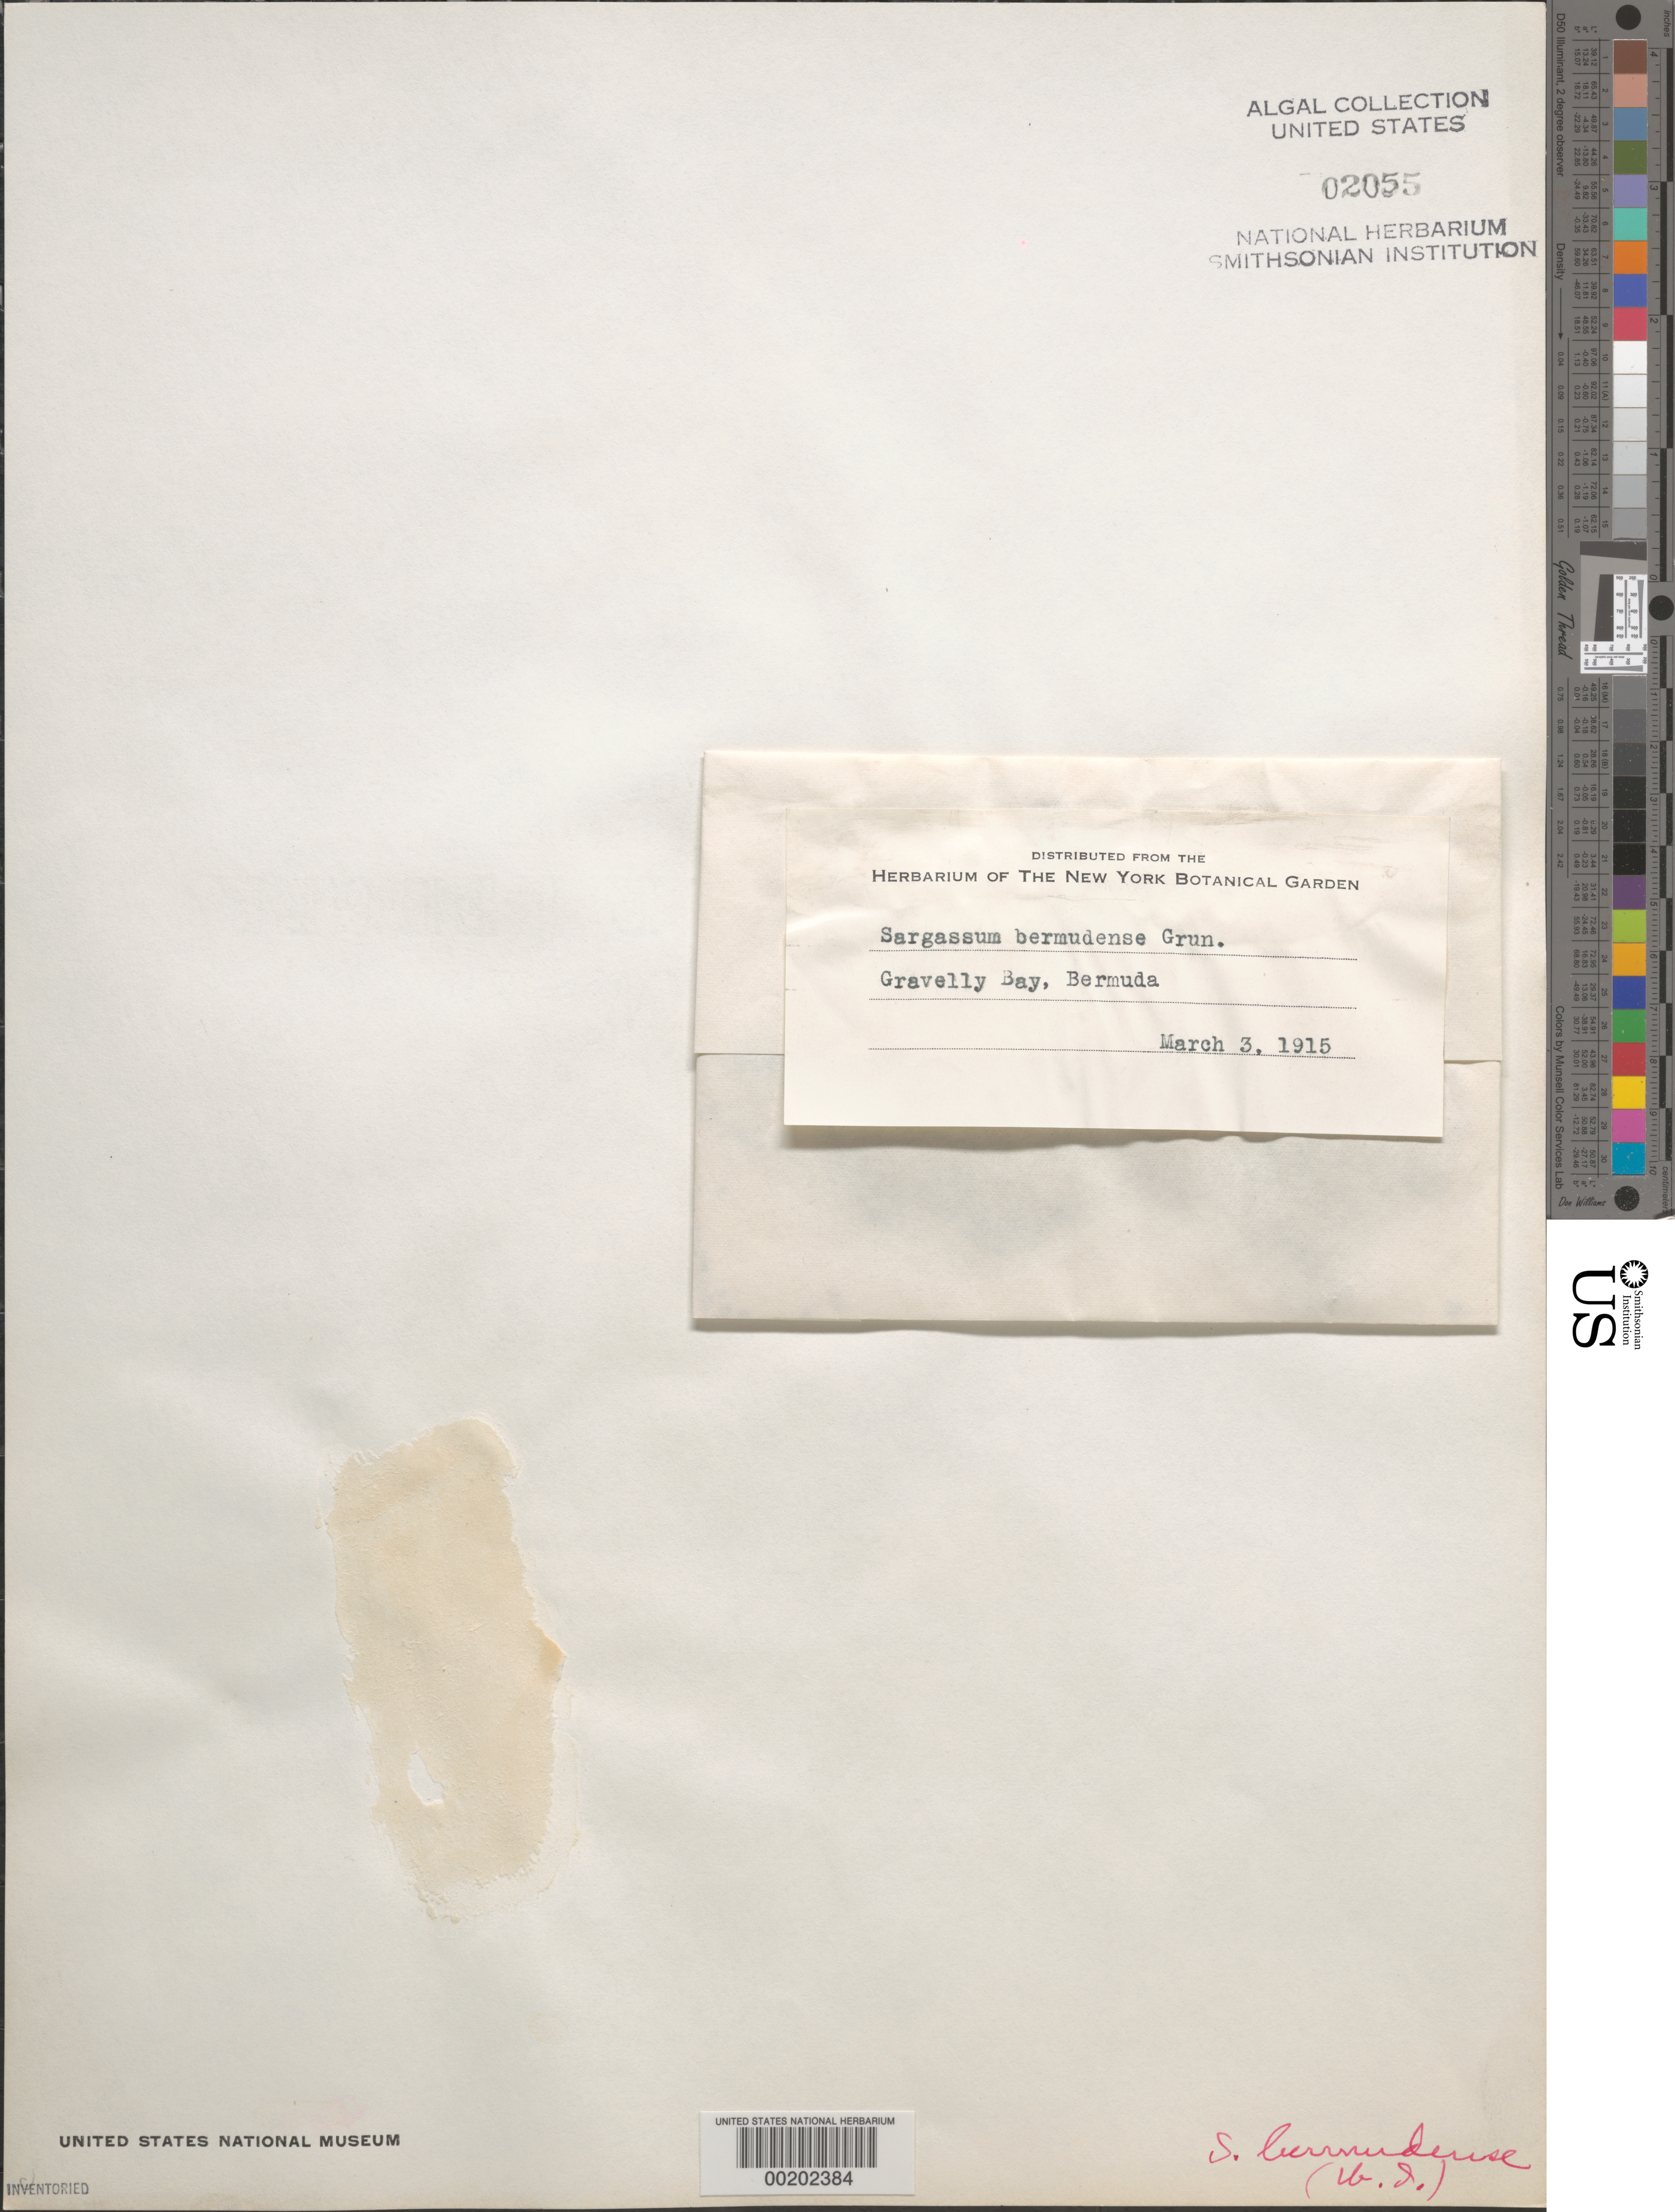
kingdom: Chromista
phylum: Ochrophyta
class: Phaeophyceae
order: Fucales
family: Sargassaceae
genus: Sargassum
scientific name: Sargassum bermudense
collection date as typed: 03 Mar 1915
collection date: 1915-03-03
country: Bermuda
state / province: Smithʼs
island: Bermuda Island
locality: Gravelly Bay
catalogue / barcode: US 2055